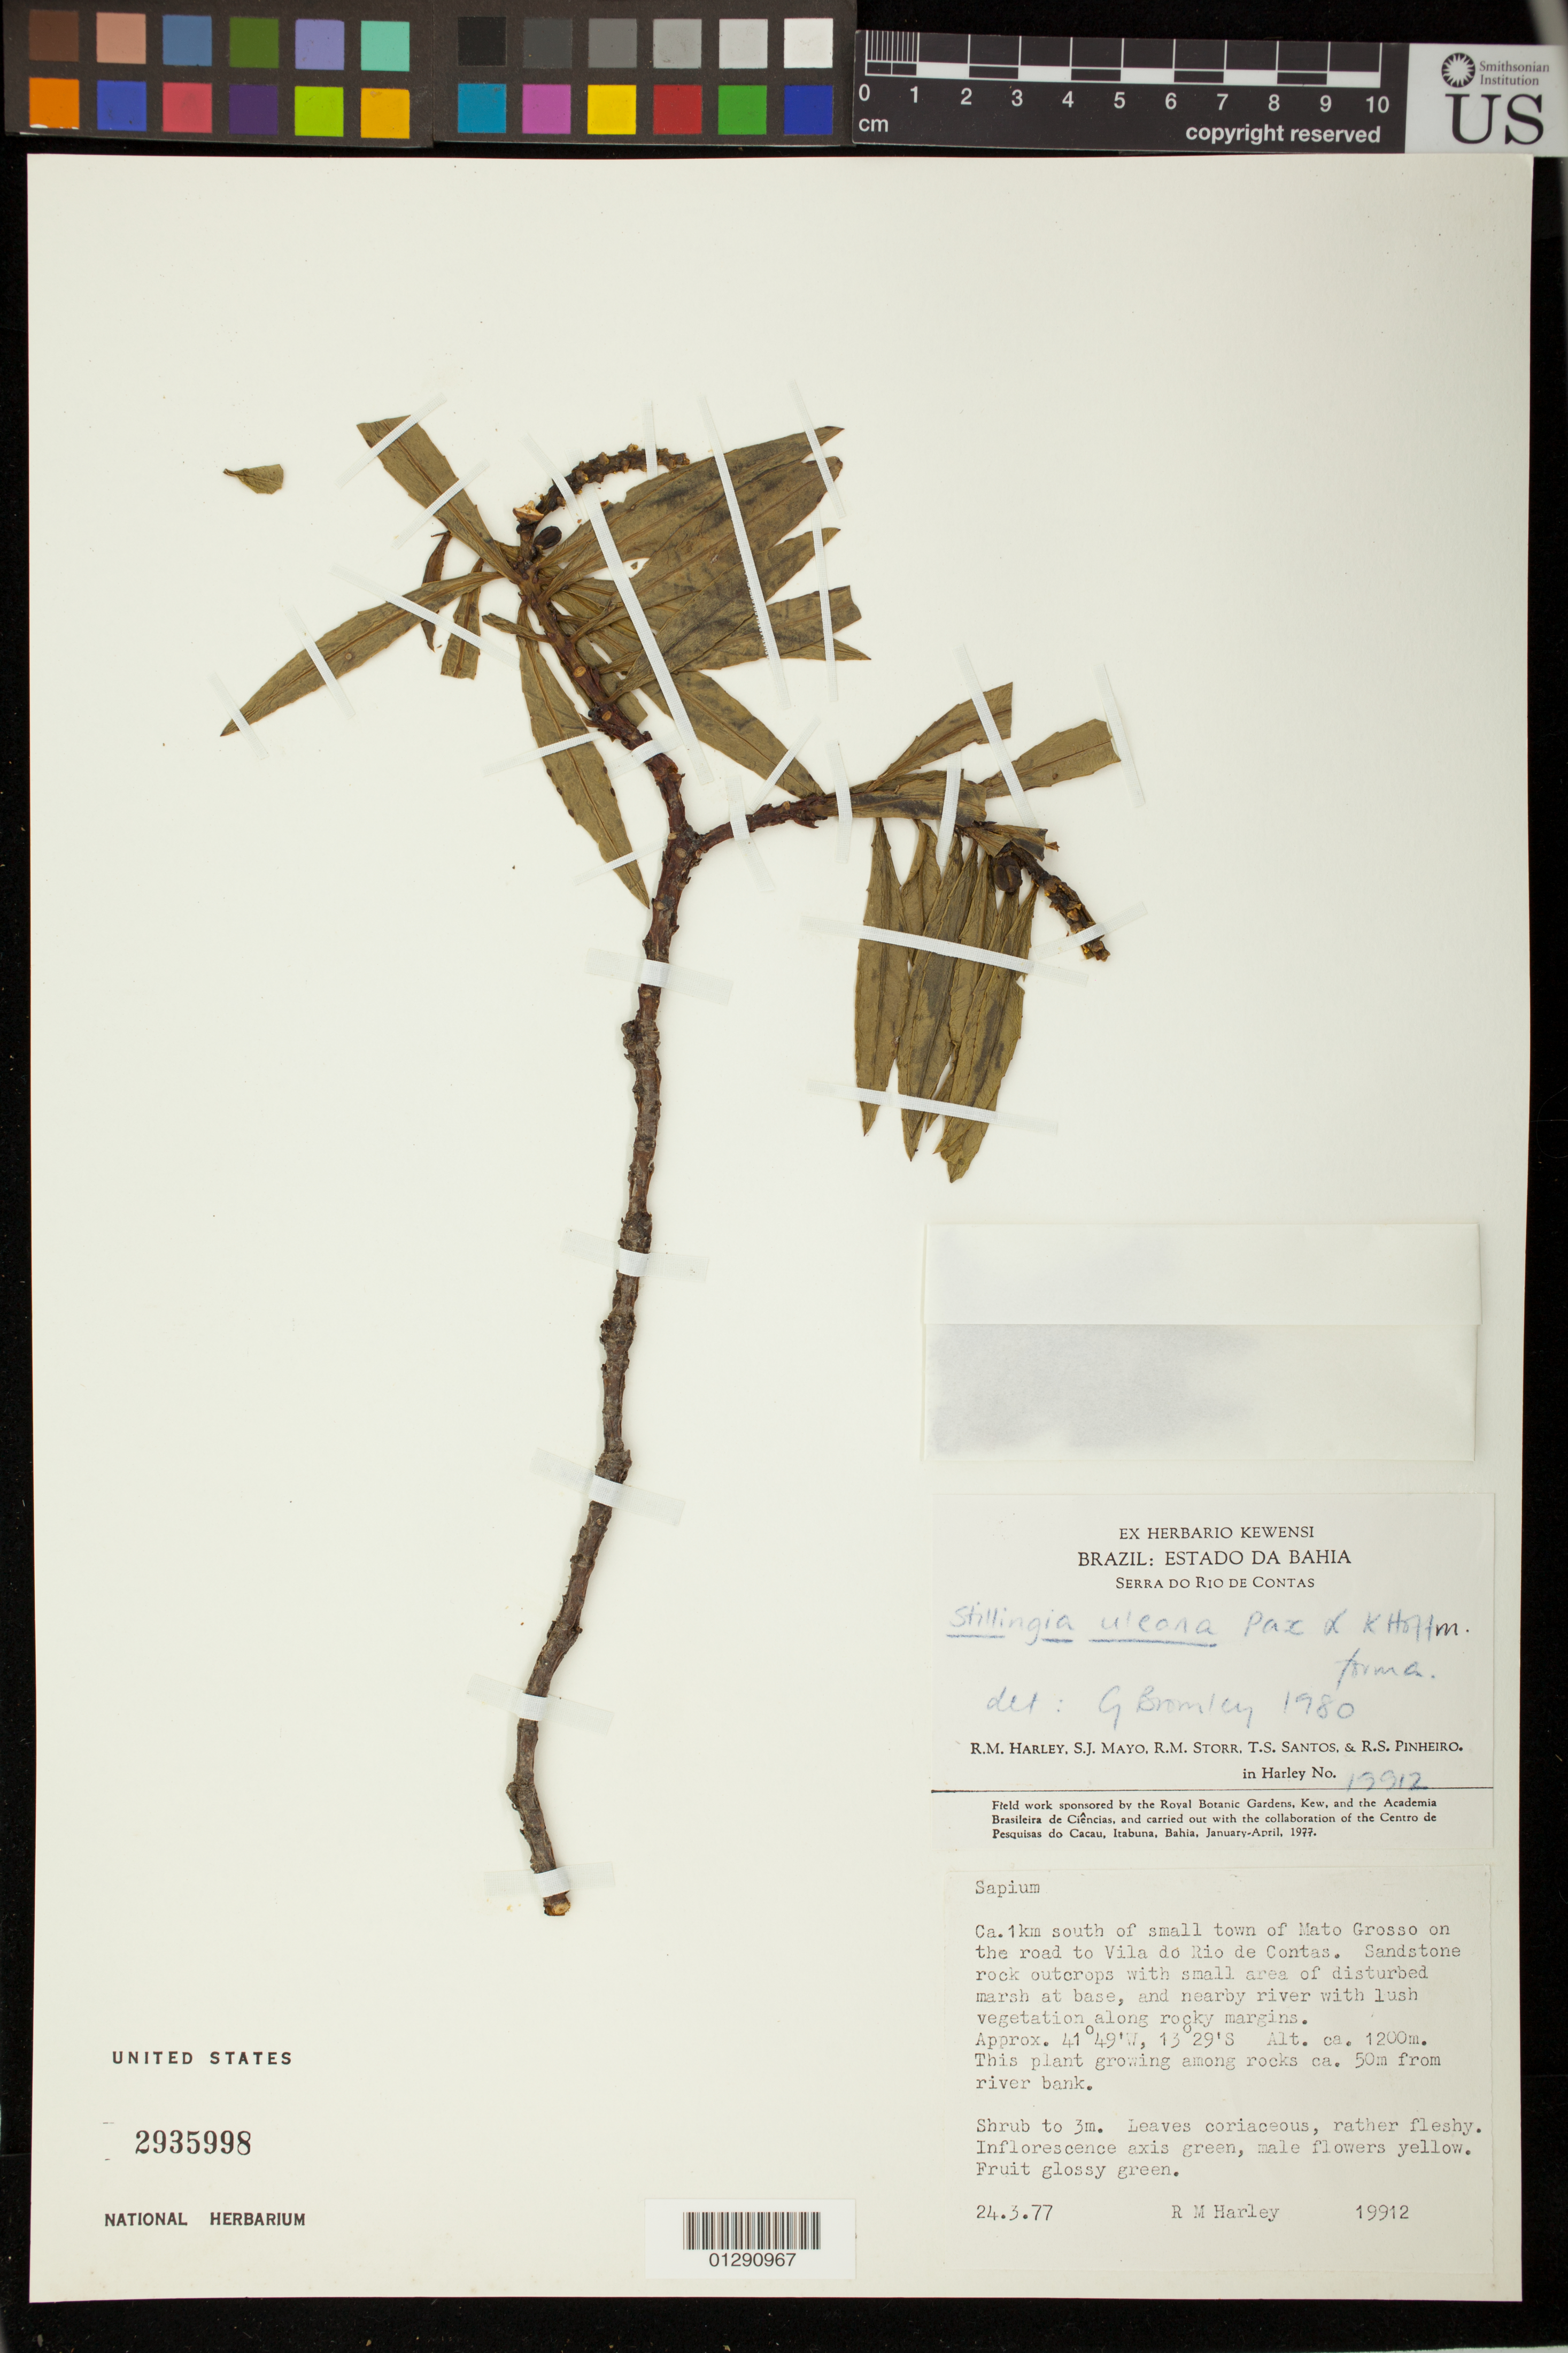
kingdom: Plantae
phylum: Tracheophyta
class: Magnoliopsida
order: Malpighiales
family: Euphorbiaceae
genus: Stillingia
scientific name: Stillingia uleana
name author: Pax & K. Hoffm.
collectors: R. M. Harley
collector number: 19912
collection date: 1977-03-24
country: Brazil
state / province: Bahia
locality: Ca. 1 km south of small town of Mato Grosso on the road to Vila do Rio de Contas.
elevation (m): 1200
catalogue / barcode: US 2935998